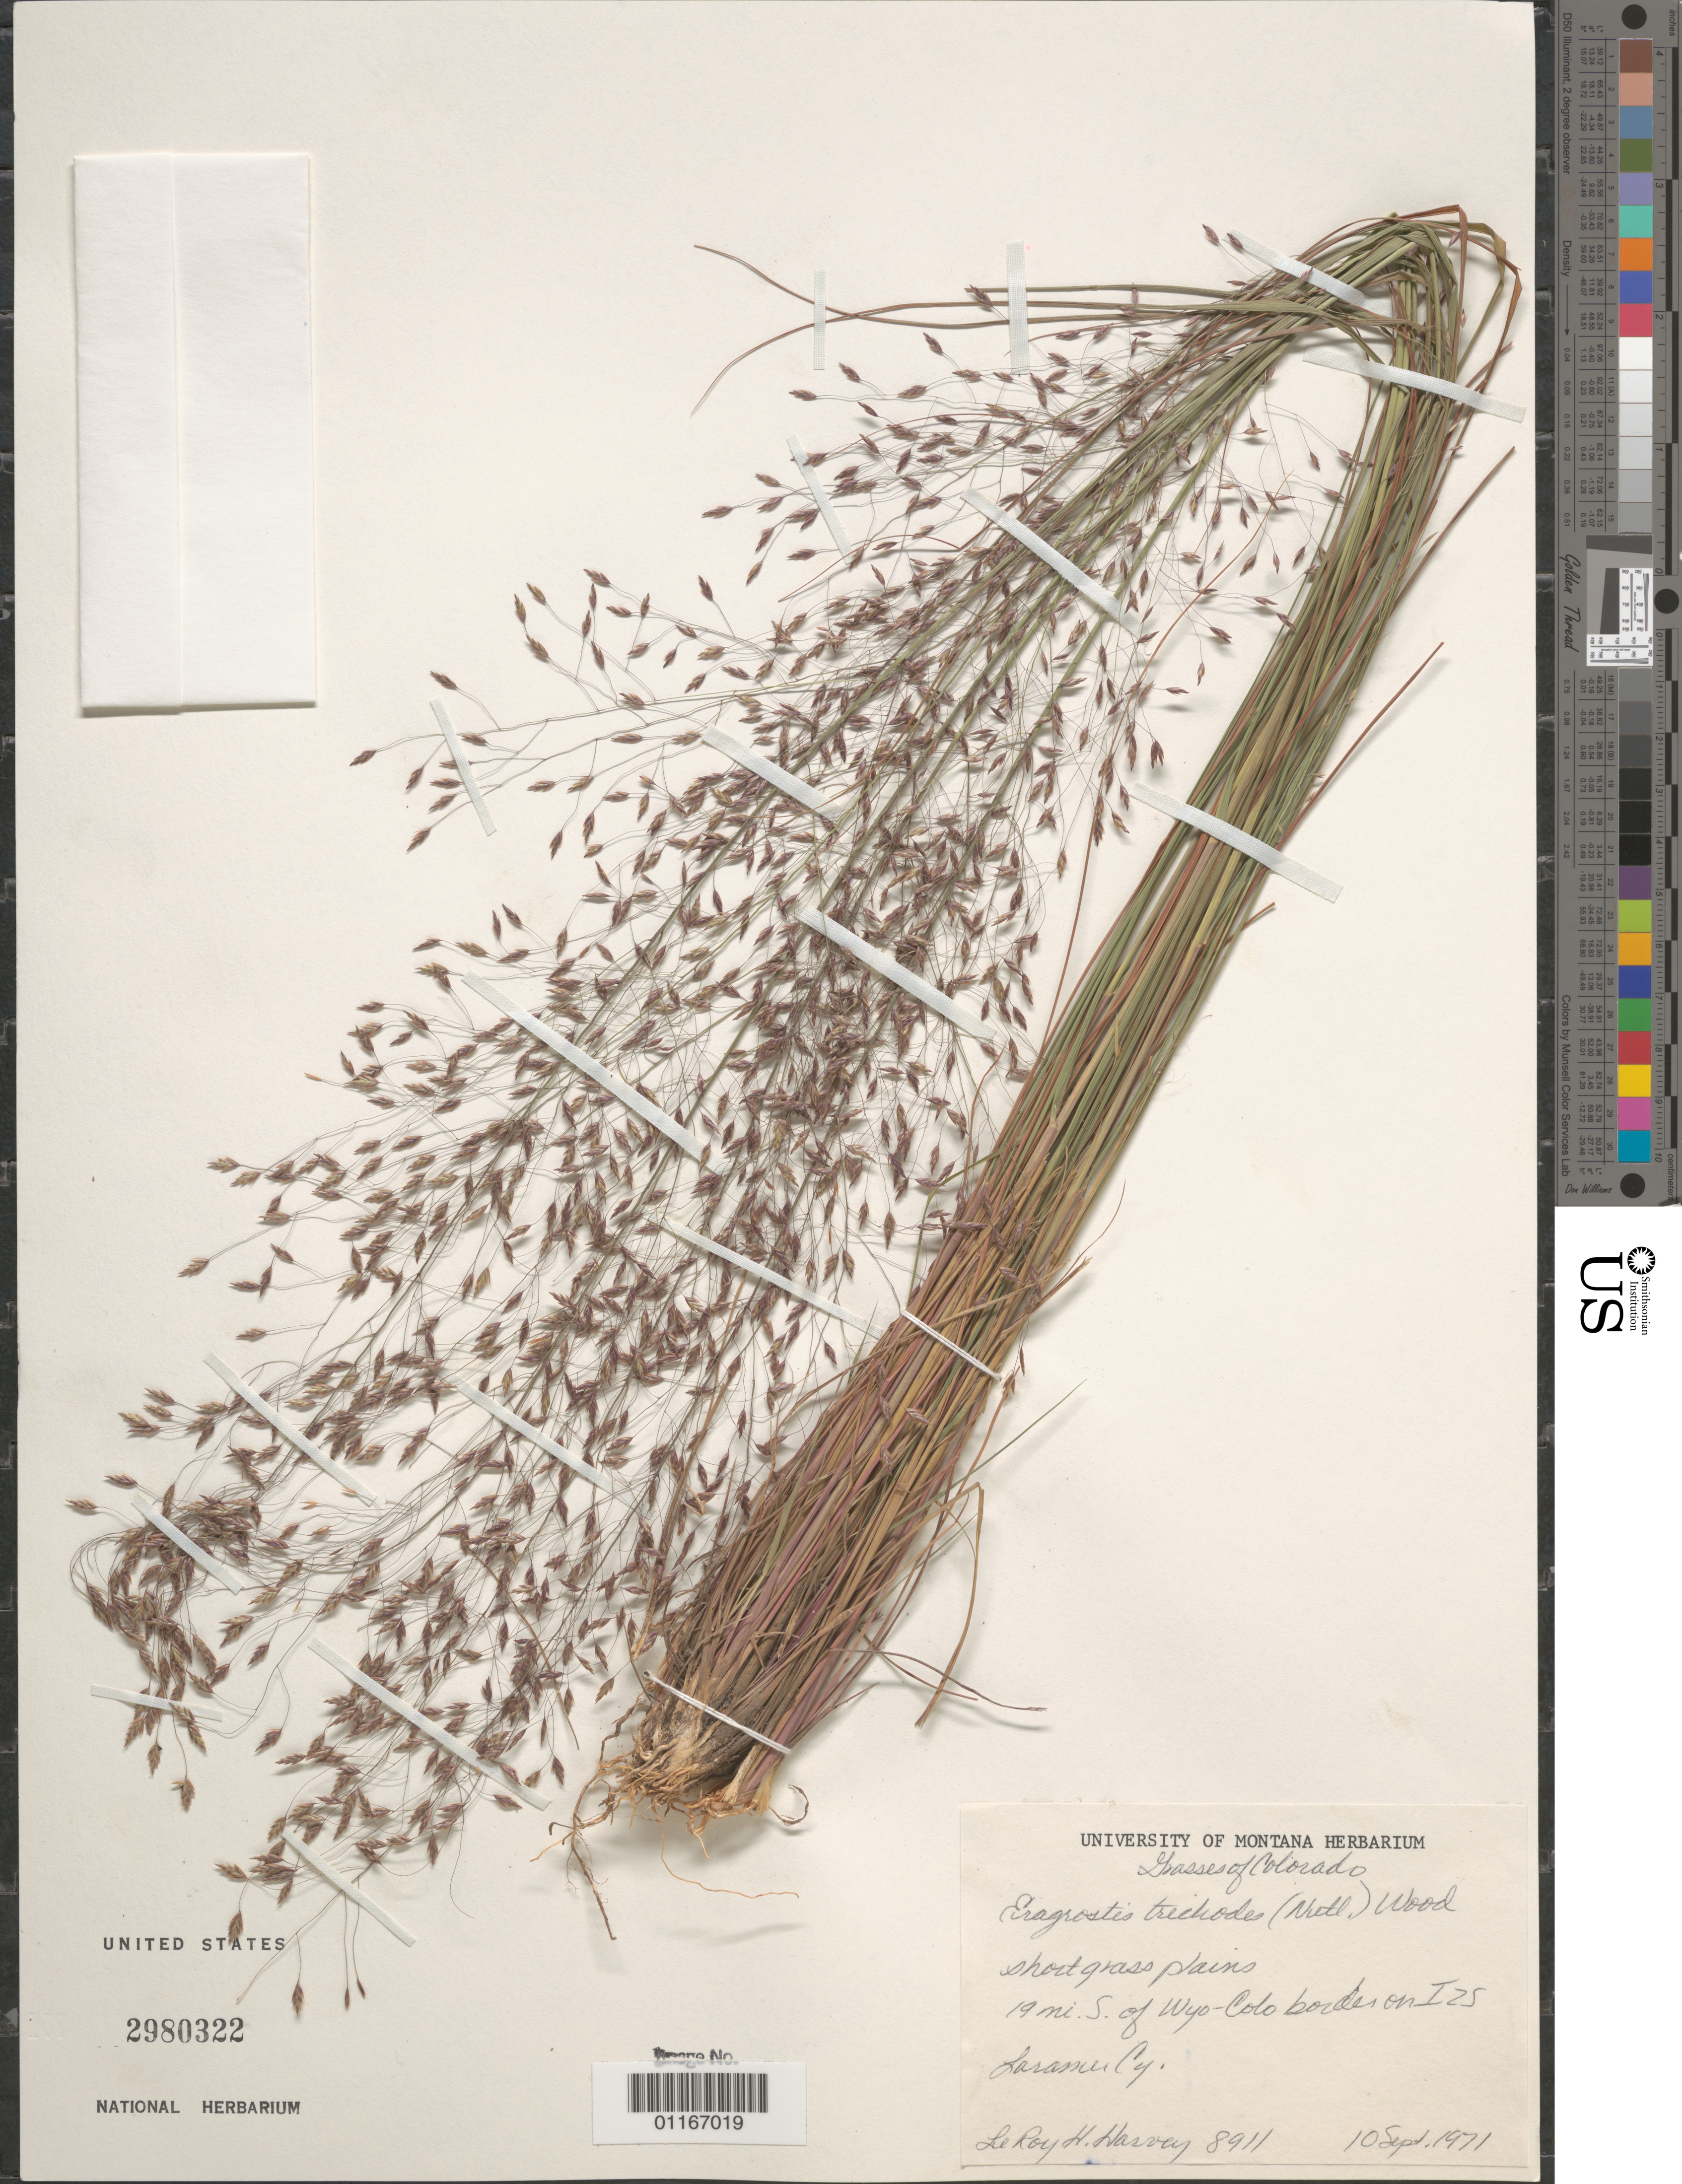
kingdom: Plantae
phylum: Tracheophyta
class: Liliopsida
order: Poales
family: Poaceae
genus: Eragrostis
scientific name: Eragrostis trichodes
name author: (Nutt.) Alph. Wood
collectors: L. H. Harvey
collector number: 8911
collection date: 1971-09-10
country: United States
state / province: Colorado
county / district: Lasanimas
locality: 19 miles south of Wyo-Colo border on I25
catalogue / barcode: US 2980322